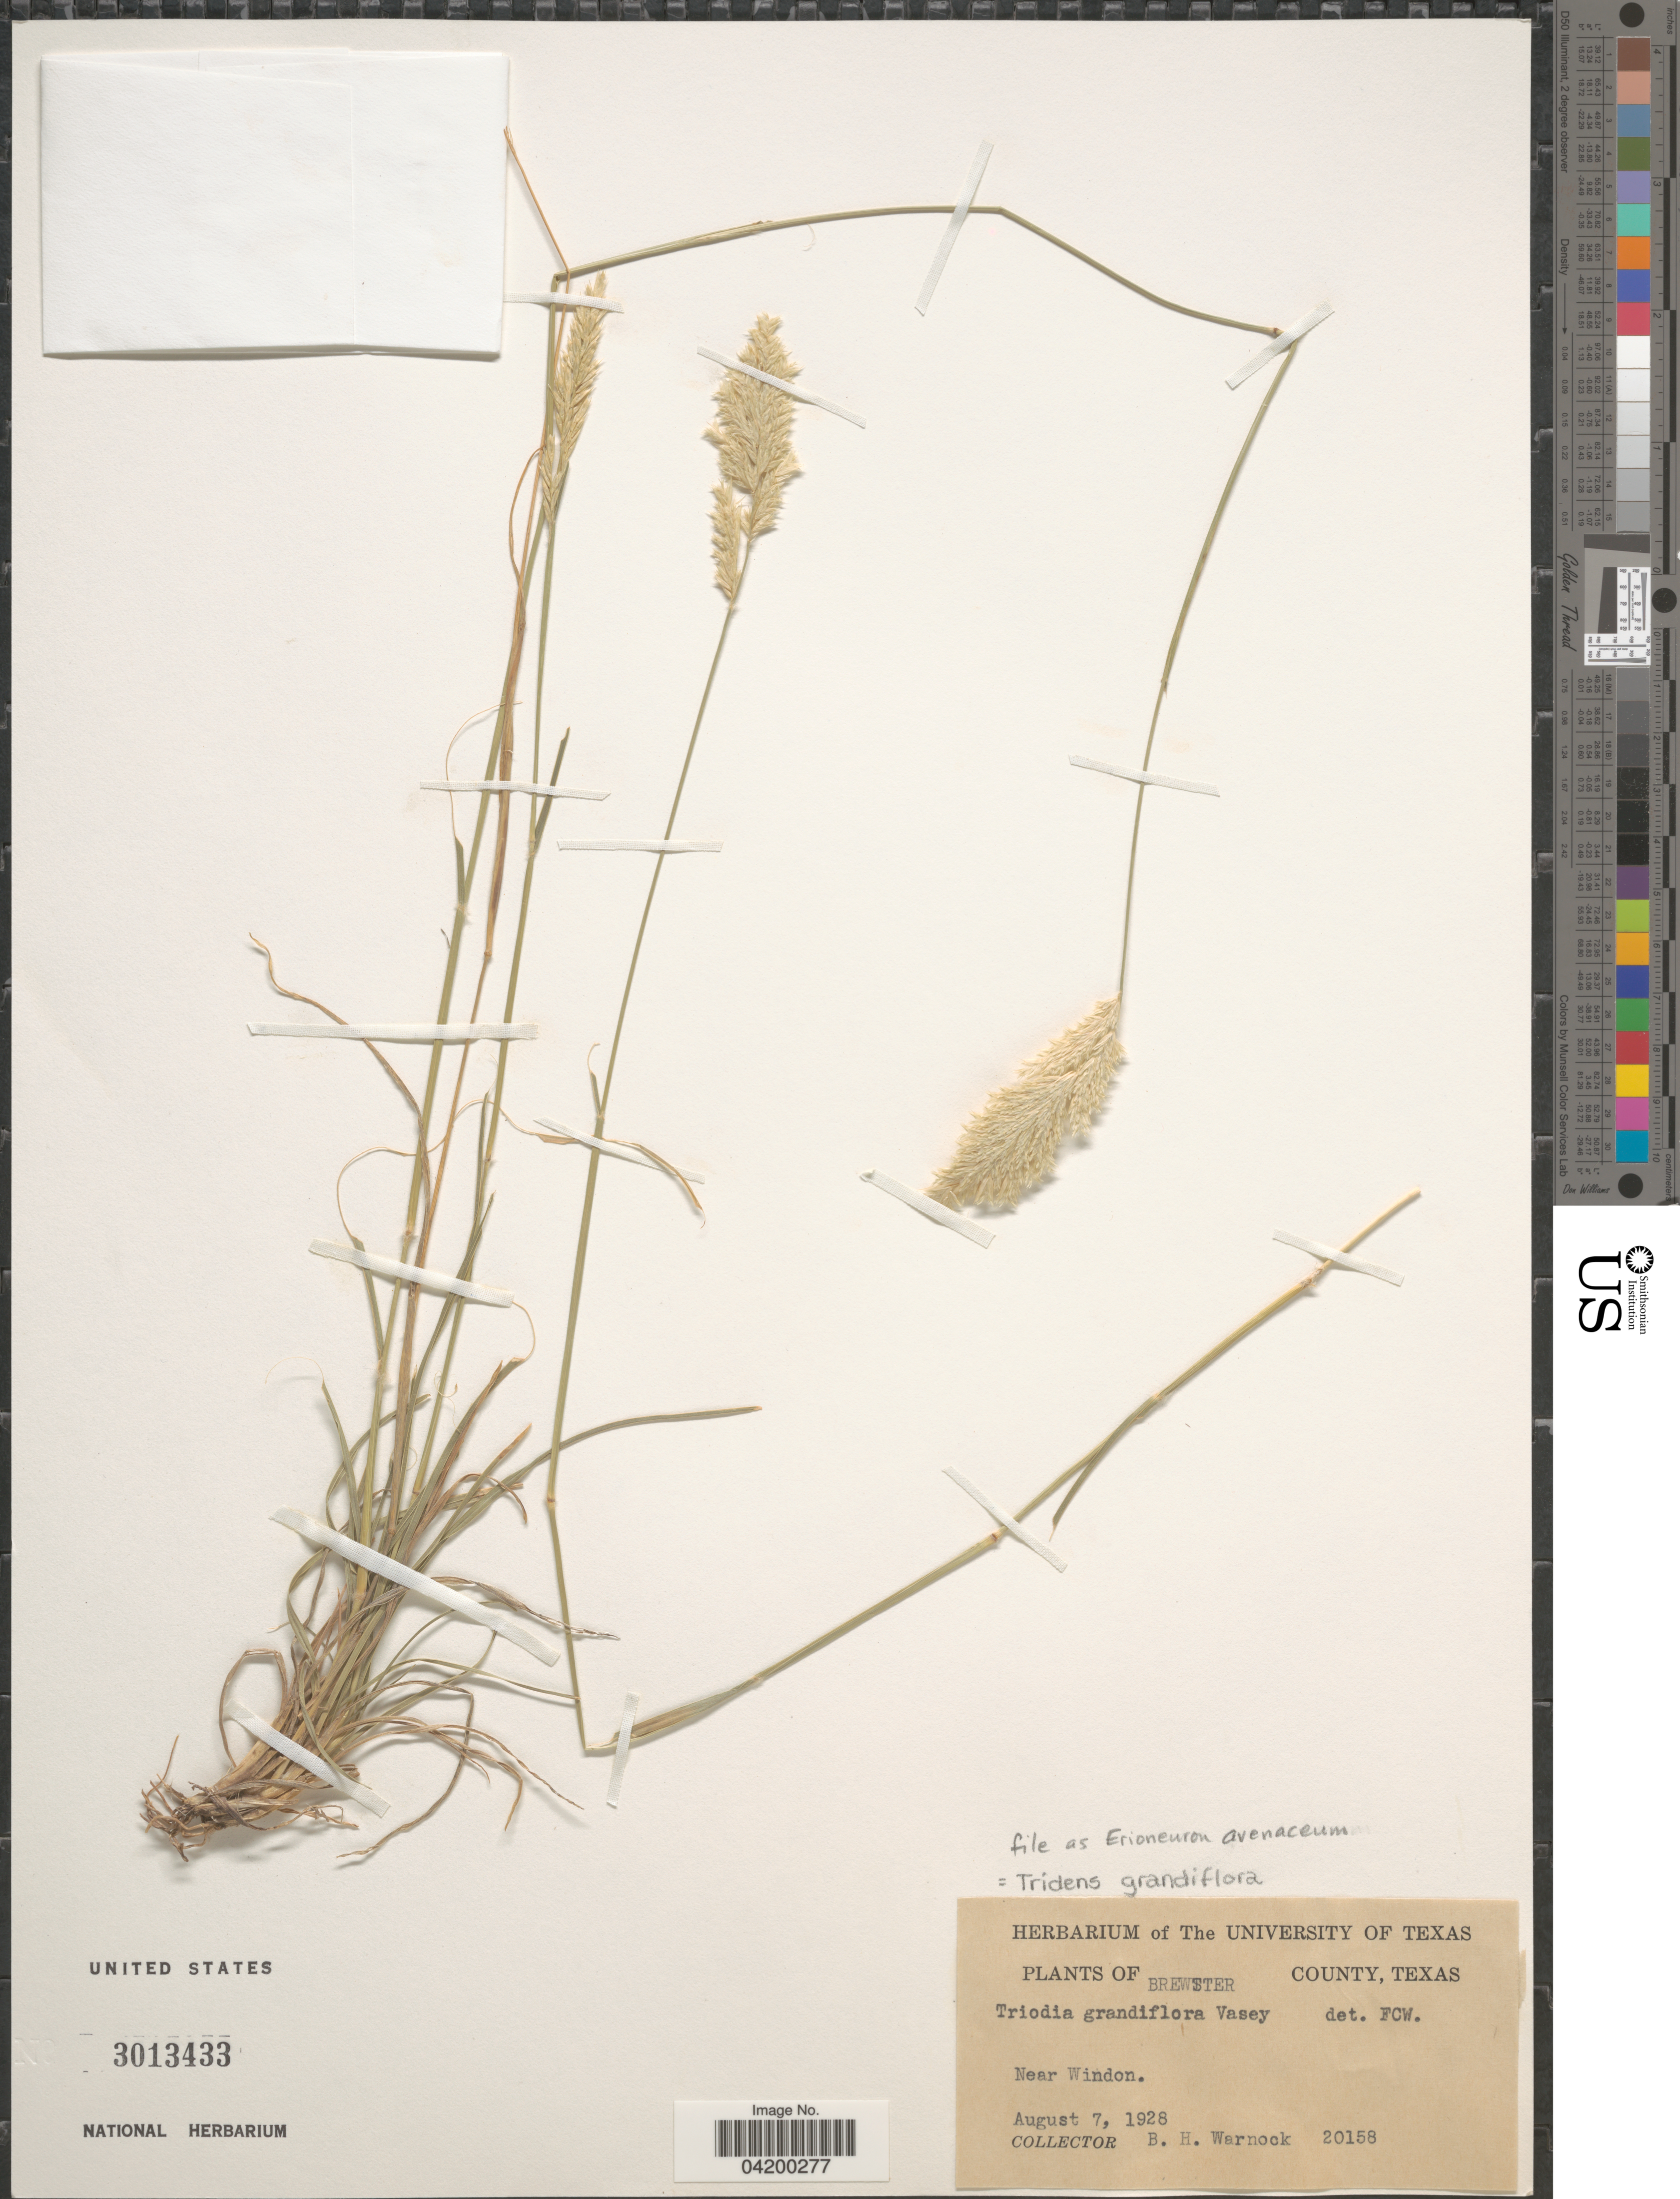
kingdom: Plantae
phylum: Tracheophyta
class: Liliopsida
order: Poales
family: Poaceae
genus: Erioneuron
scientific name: Erioneuron avenaceum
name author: (Kunth) Tateoka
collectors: B. H. Warnock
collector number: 20158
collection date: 1928-08-07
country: United States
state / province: Texas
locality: Brewster County. Near Windon.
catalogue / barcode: US 3013433